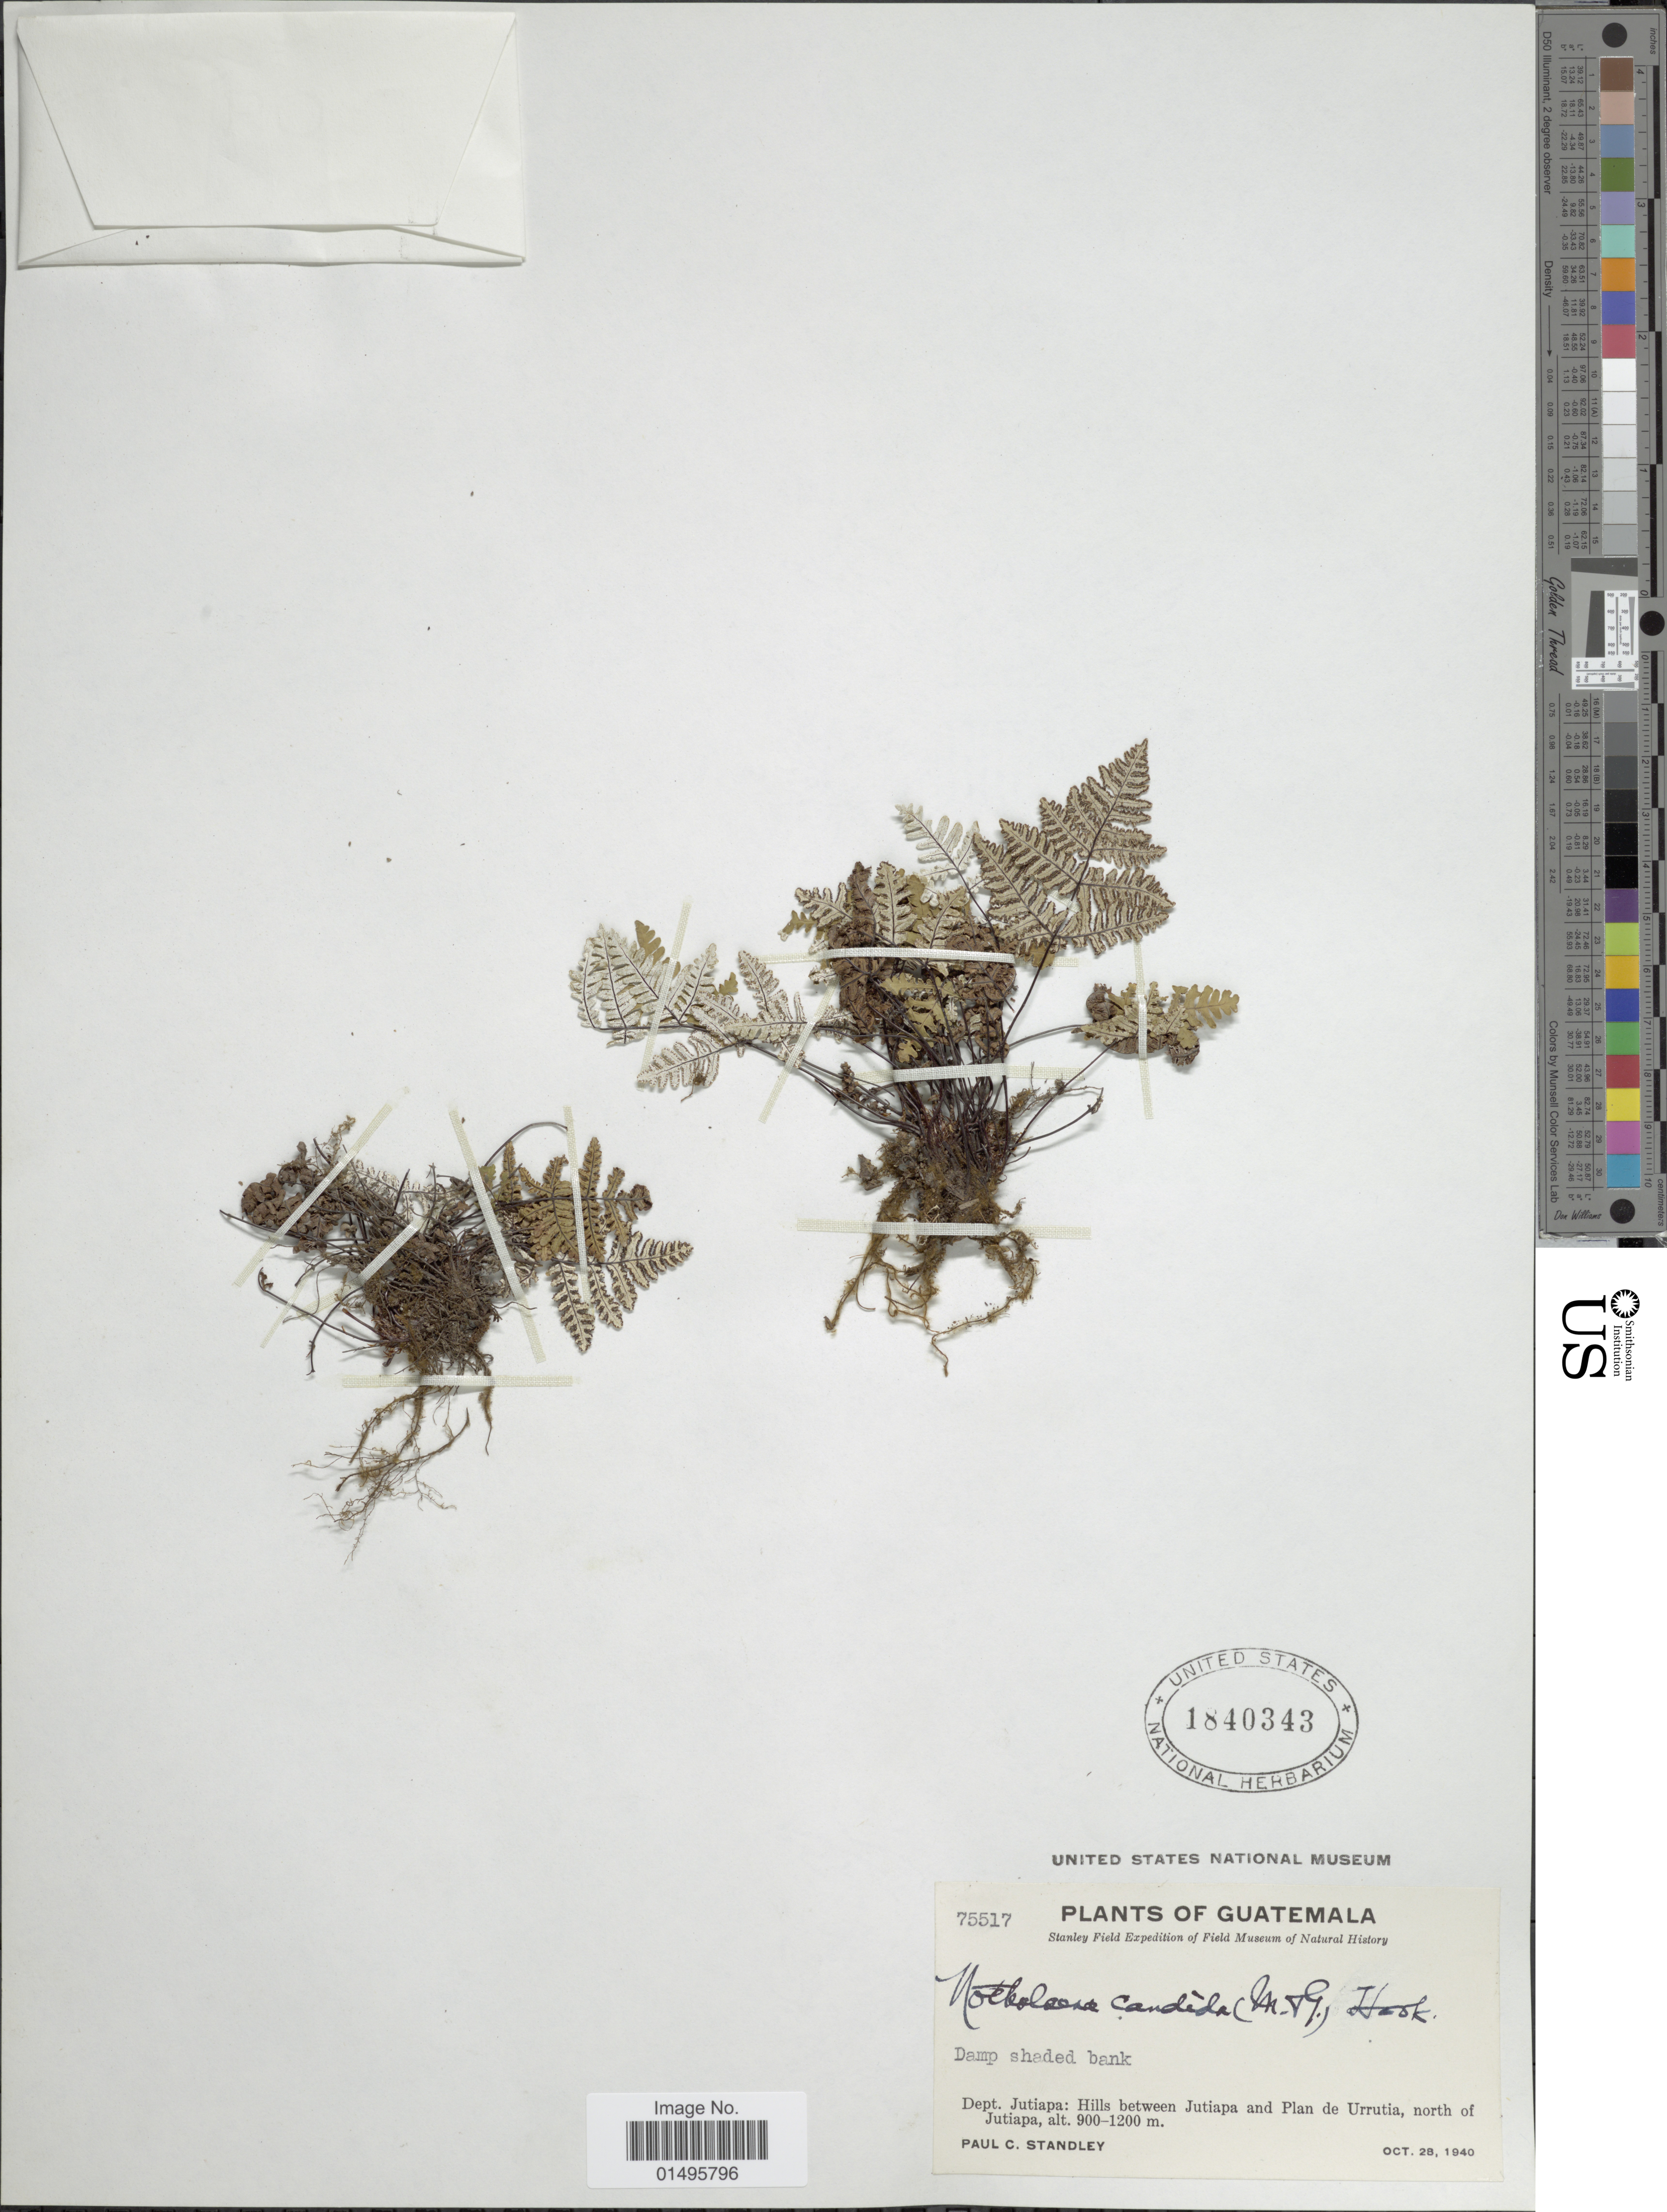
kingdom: Plantae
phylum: Tracheophyta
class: Polypodiopsida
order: Polypodiales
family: Pteridaceae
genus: Notholaena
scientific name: Notholaena candida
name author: (M. Martens) Hook.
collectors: P. C. Standley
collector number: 75517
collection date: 1940-10-28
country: Guatemala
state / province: Jutiapa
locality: Hills between Jutiapa and Plan de Urrutia, north of Jutiapa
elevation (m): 900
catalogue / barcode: US 1840343